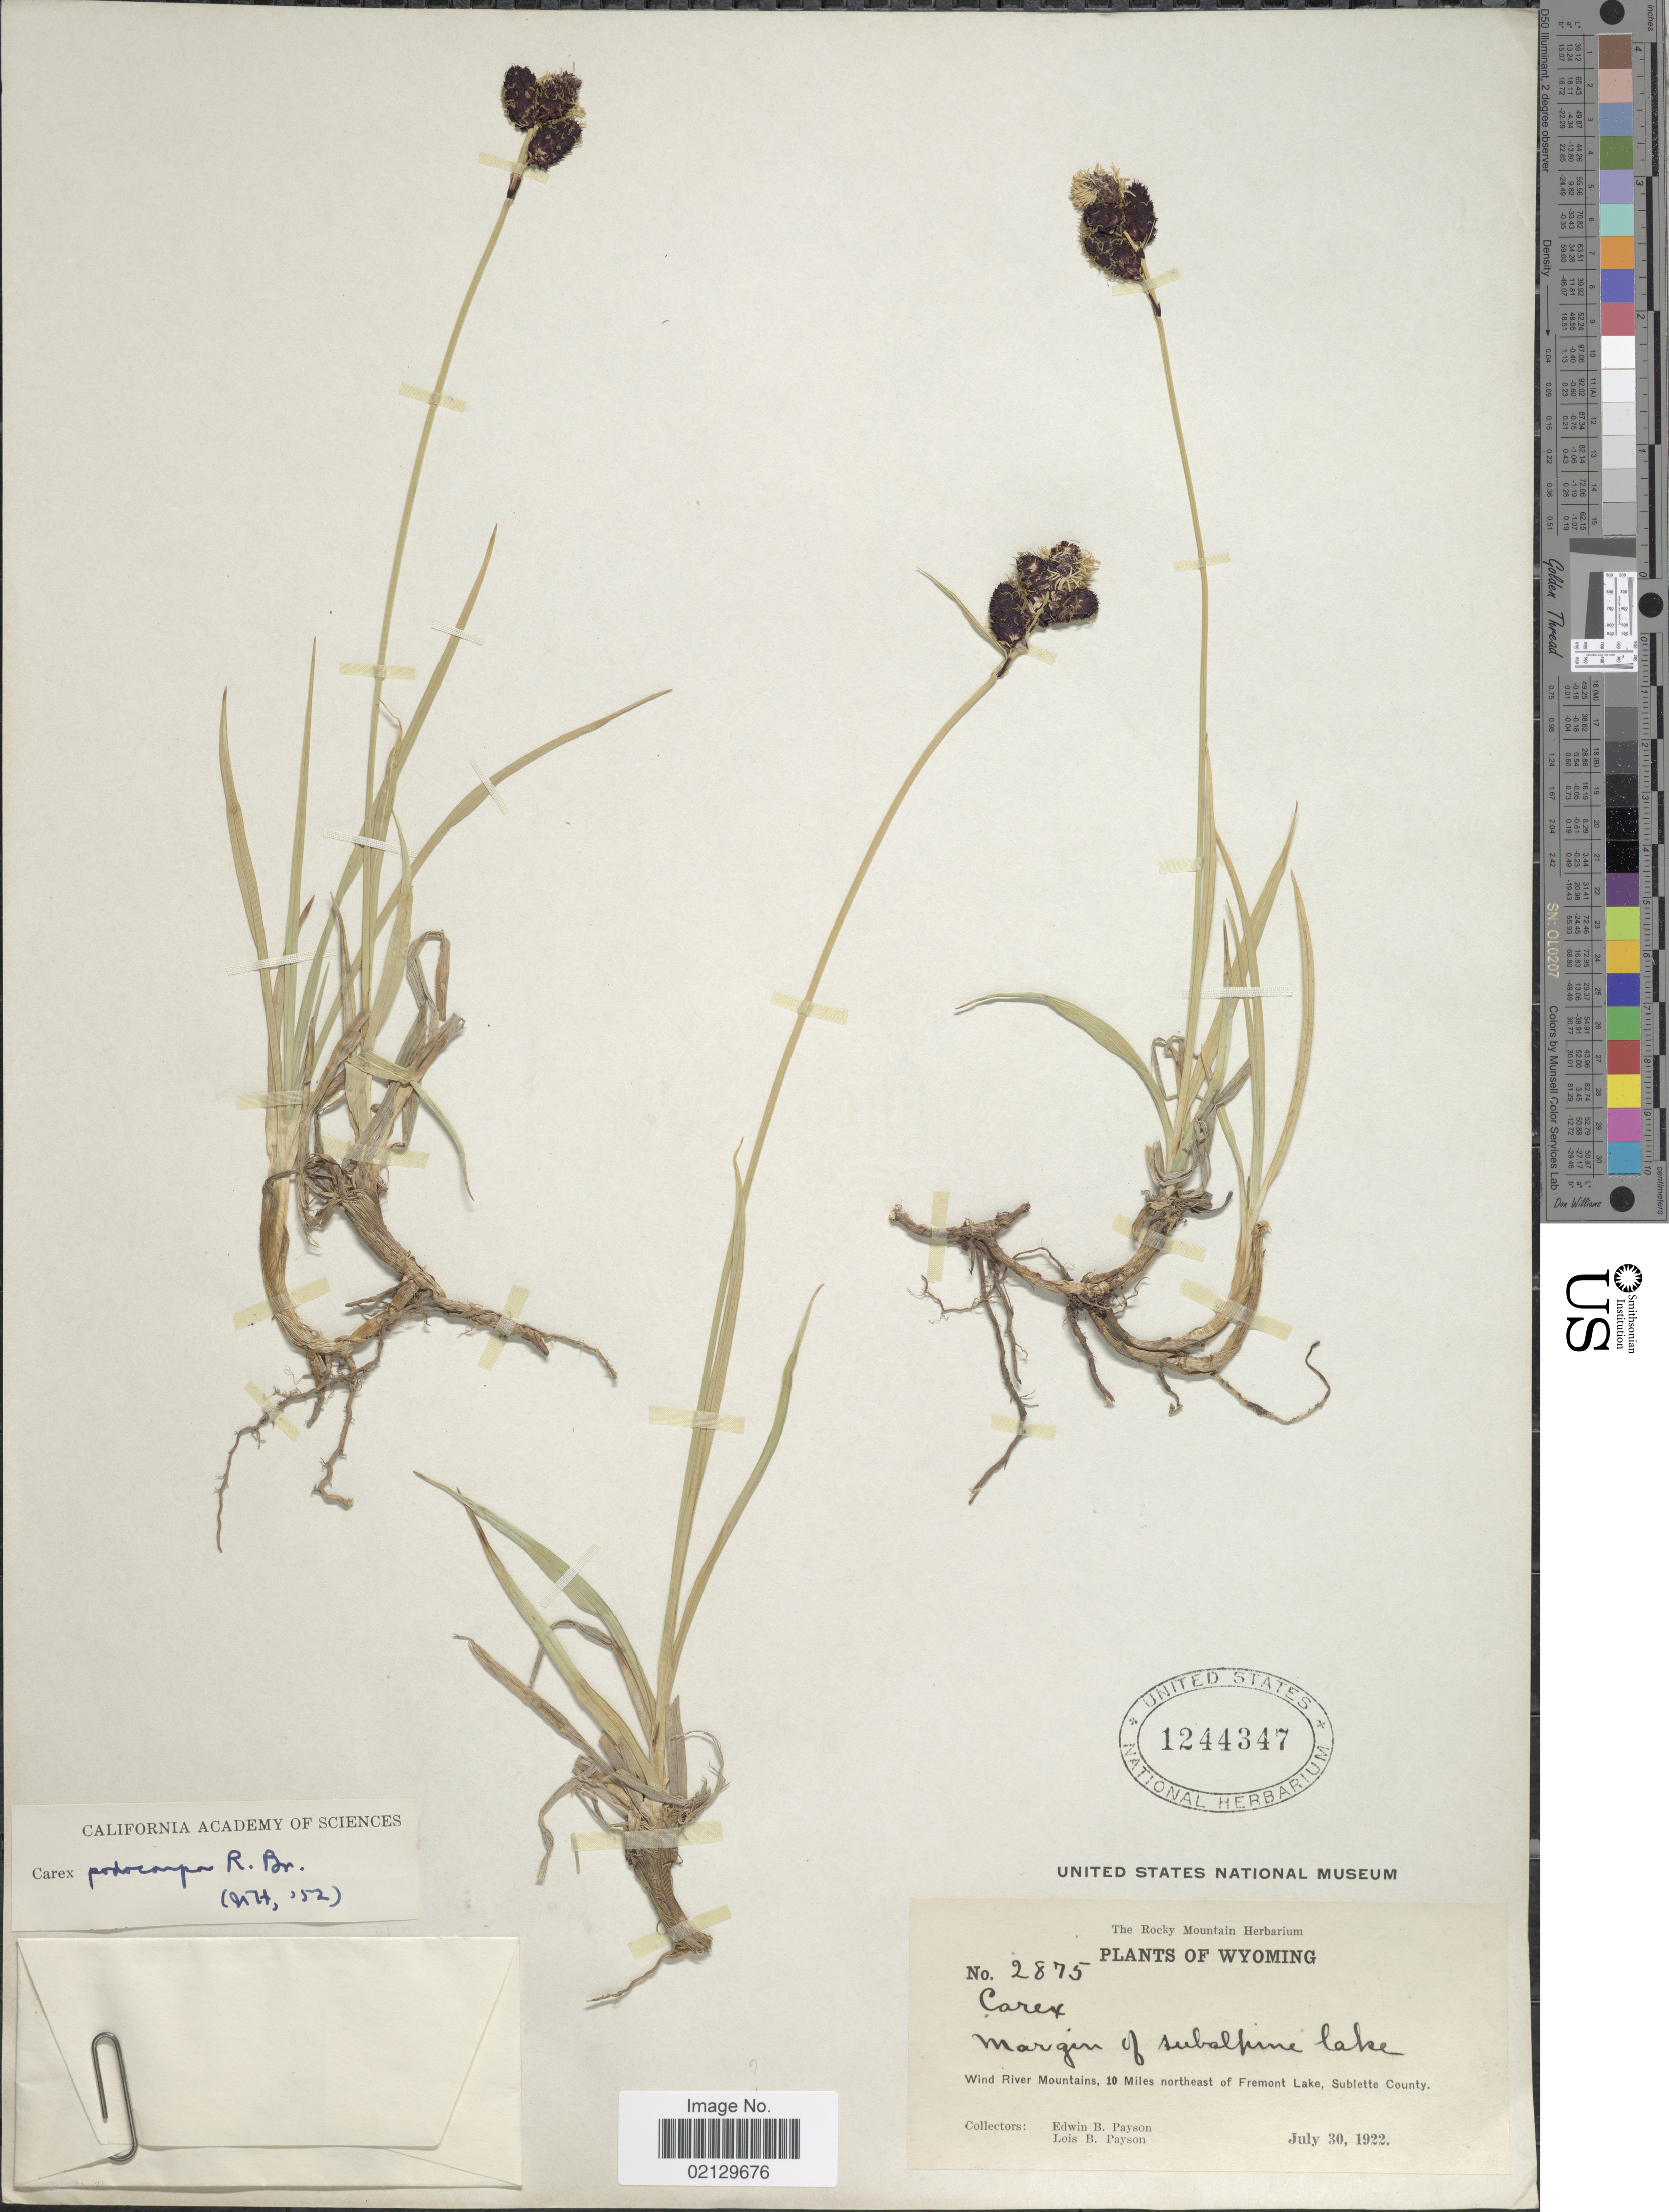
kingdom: Plantae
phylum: Tracheophyta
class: Liliopsida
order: Poales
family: Cyperaceae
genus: Carex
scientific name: Carex podocarpa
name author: R. Br.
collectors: E. B. Payson & L. Payson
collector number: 2875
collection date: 1922-07-30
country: United States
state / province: Wyoming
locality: Wyoming, Margin of subalpine lake, Wind River Mountains, 10 miles northeast of Fremont Lake, Sublette County.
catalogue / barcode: US 1244347